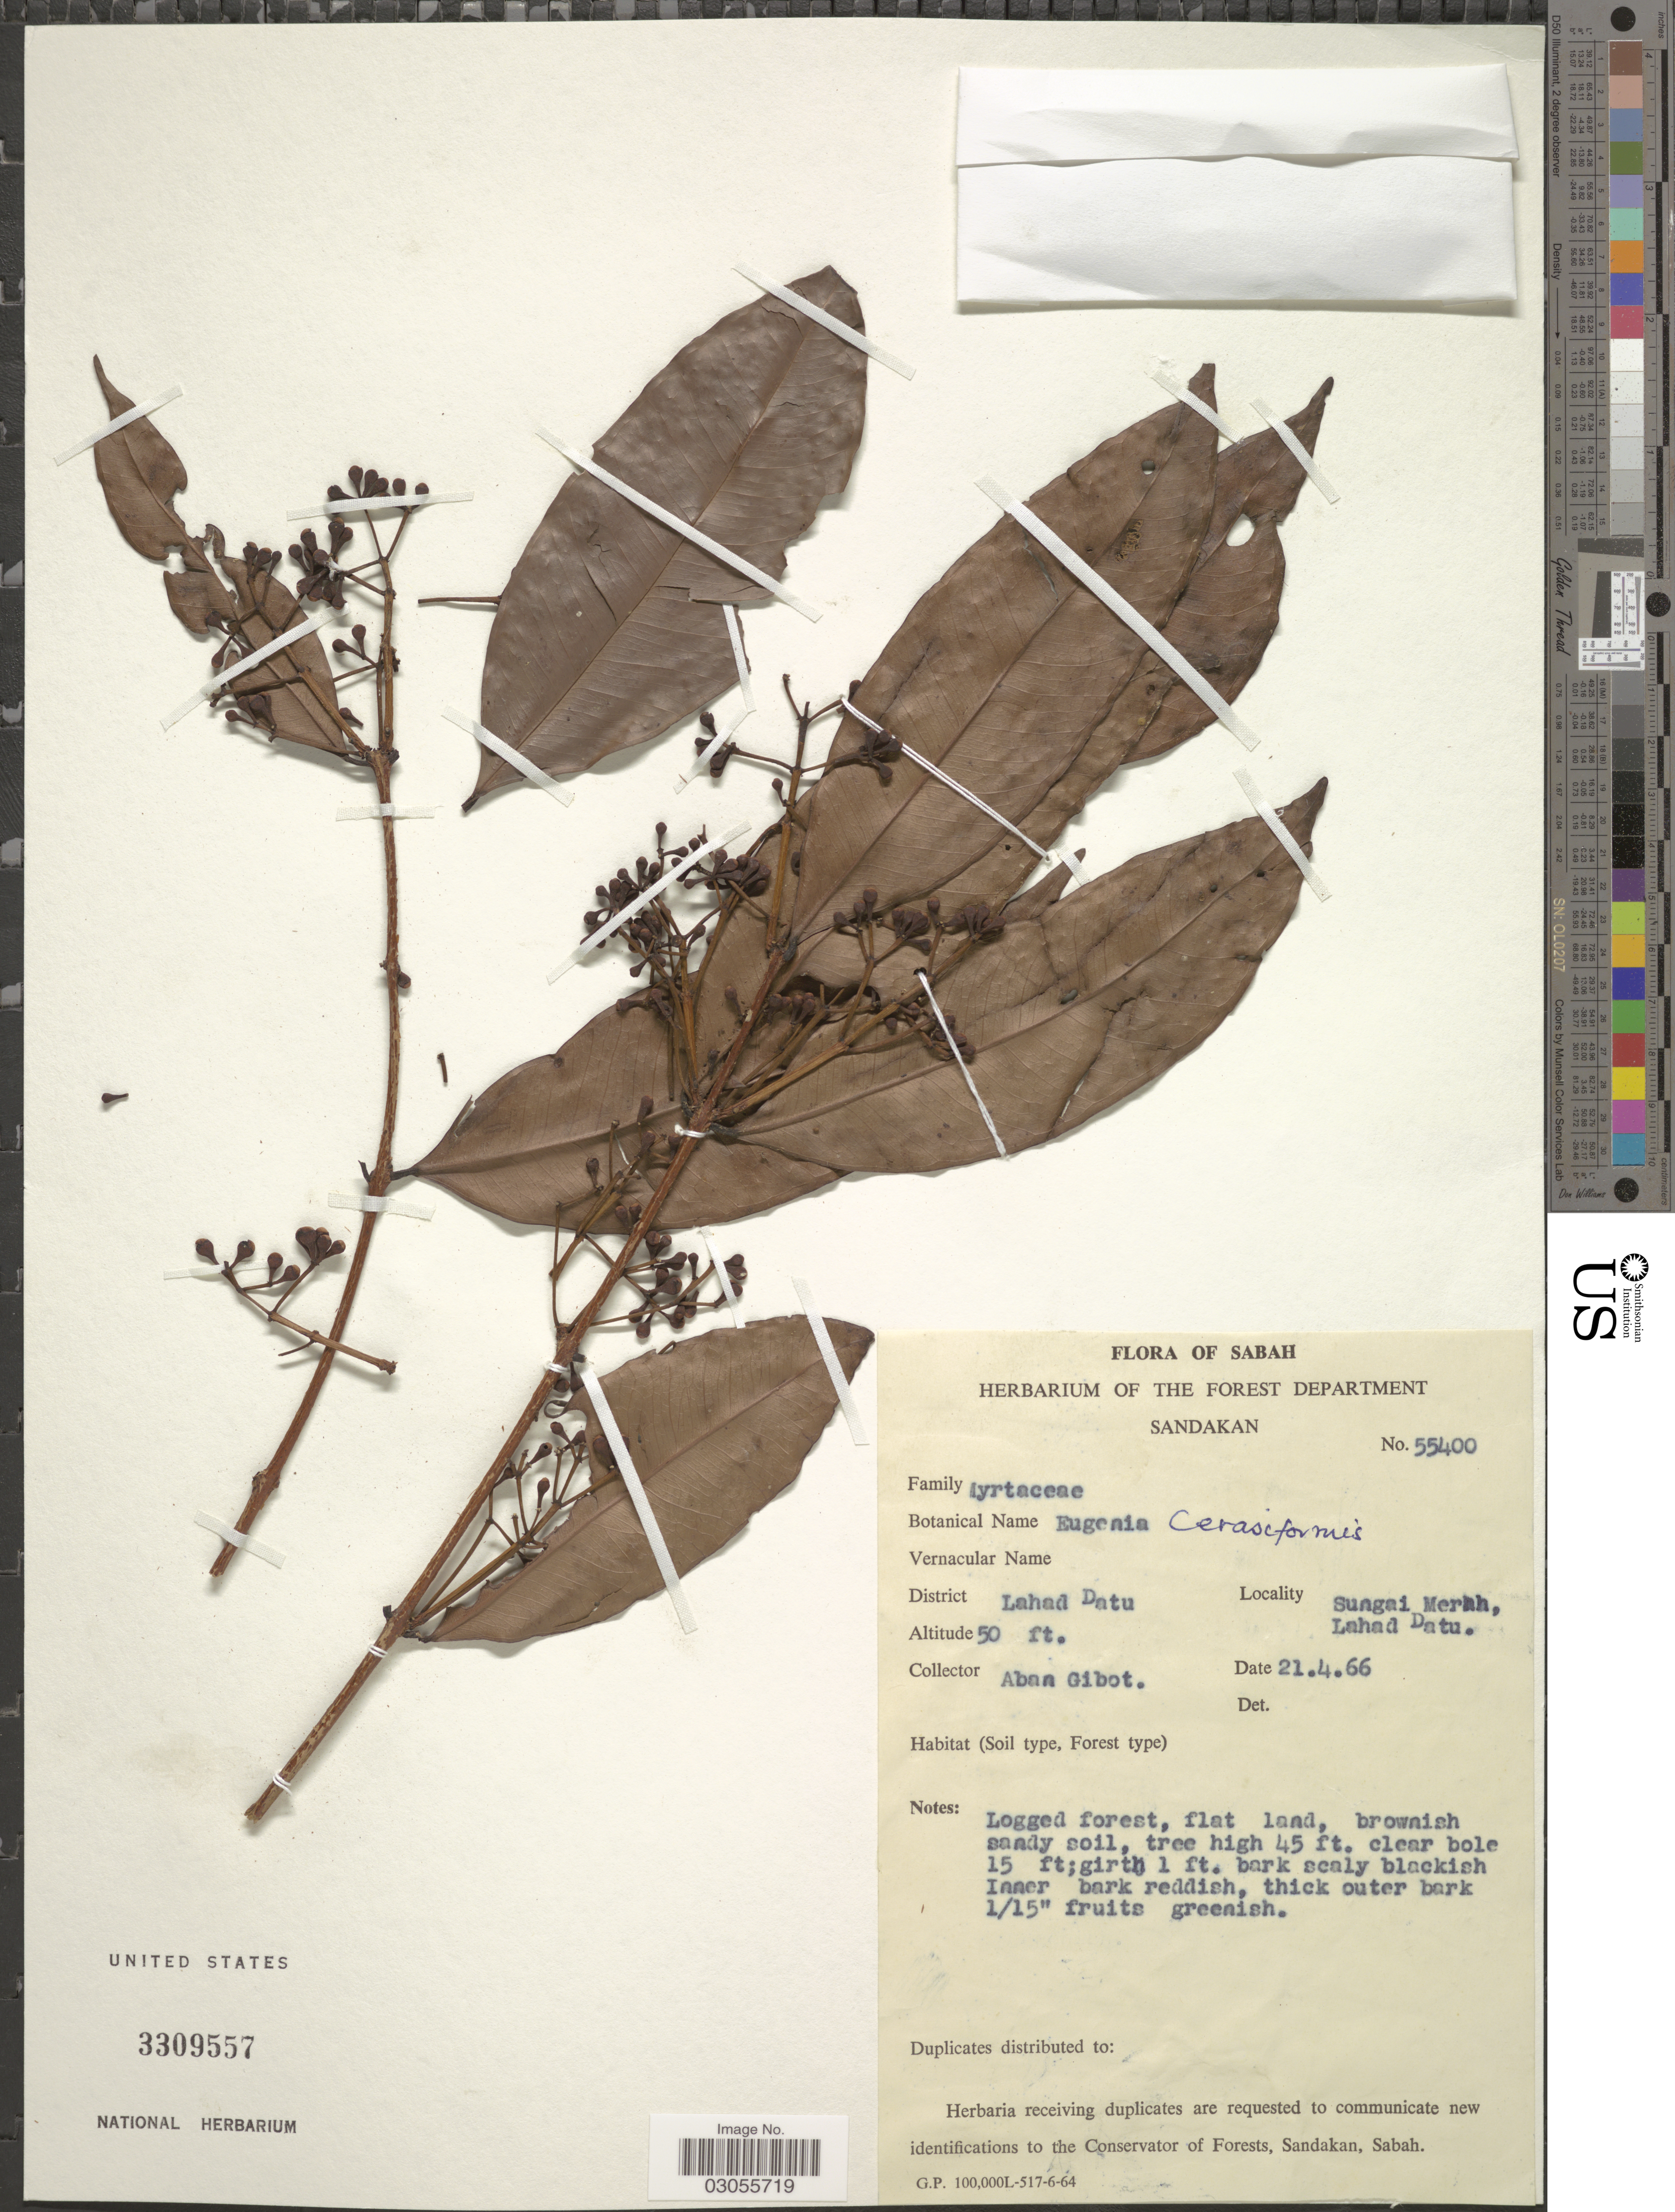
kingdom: Plantae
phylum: Tracheophyta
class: Magnoliopsida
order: Myrtales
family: Myrtaceae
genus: Syzygium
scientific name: Syzygium cerasiforme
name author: (Blume) Merr. & L.M. Perry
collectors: A. Gibot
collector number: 55400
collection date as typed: Transcribed d/m/y: 21/4/66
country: Malaysia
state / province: Sabah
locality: District Lahad Datu. Sungai Merah, Lahad Datu.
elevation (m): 15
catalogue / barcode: US 3309557